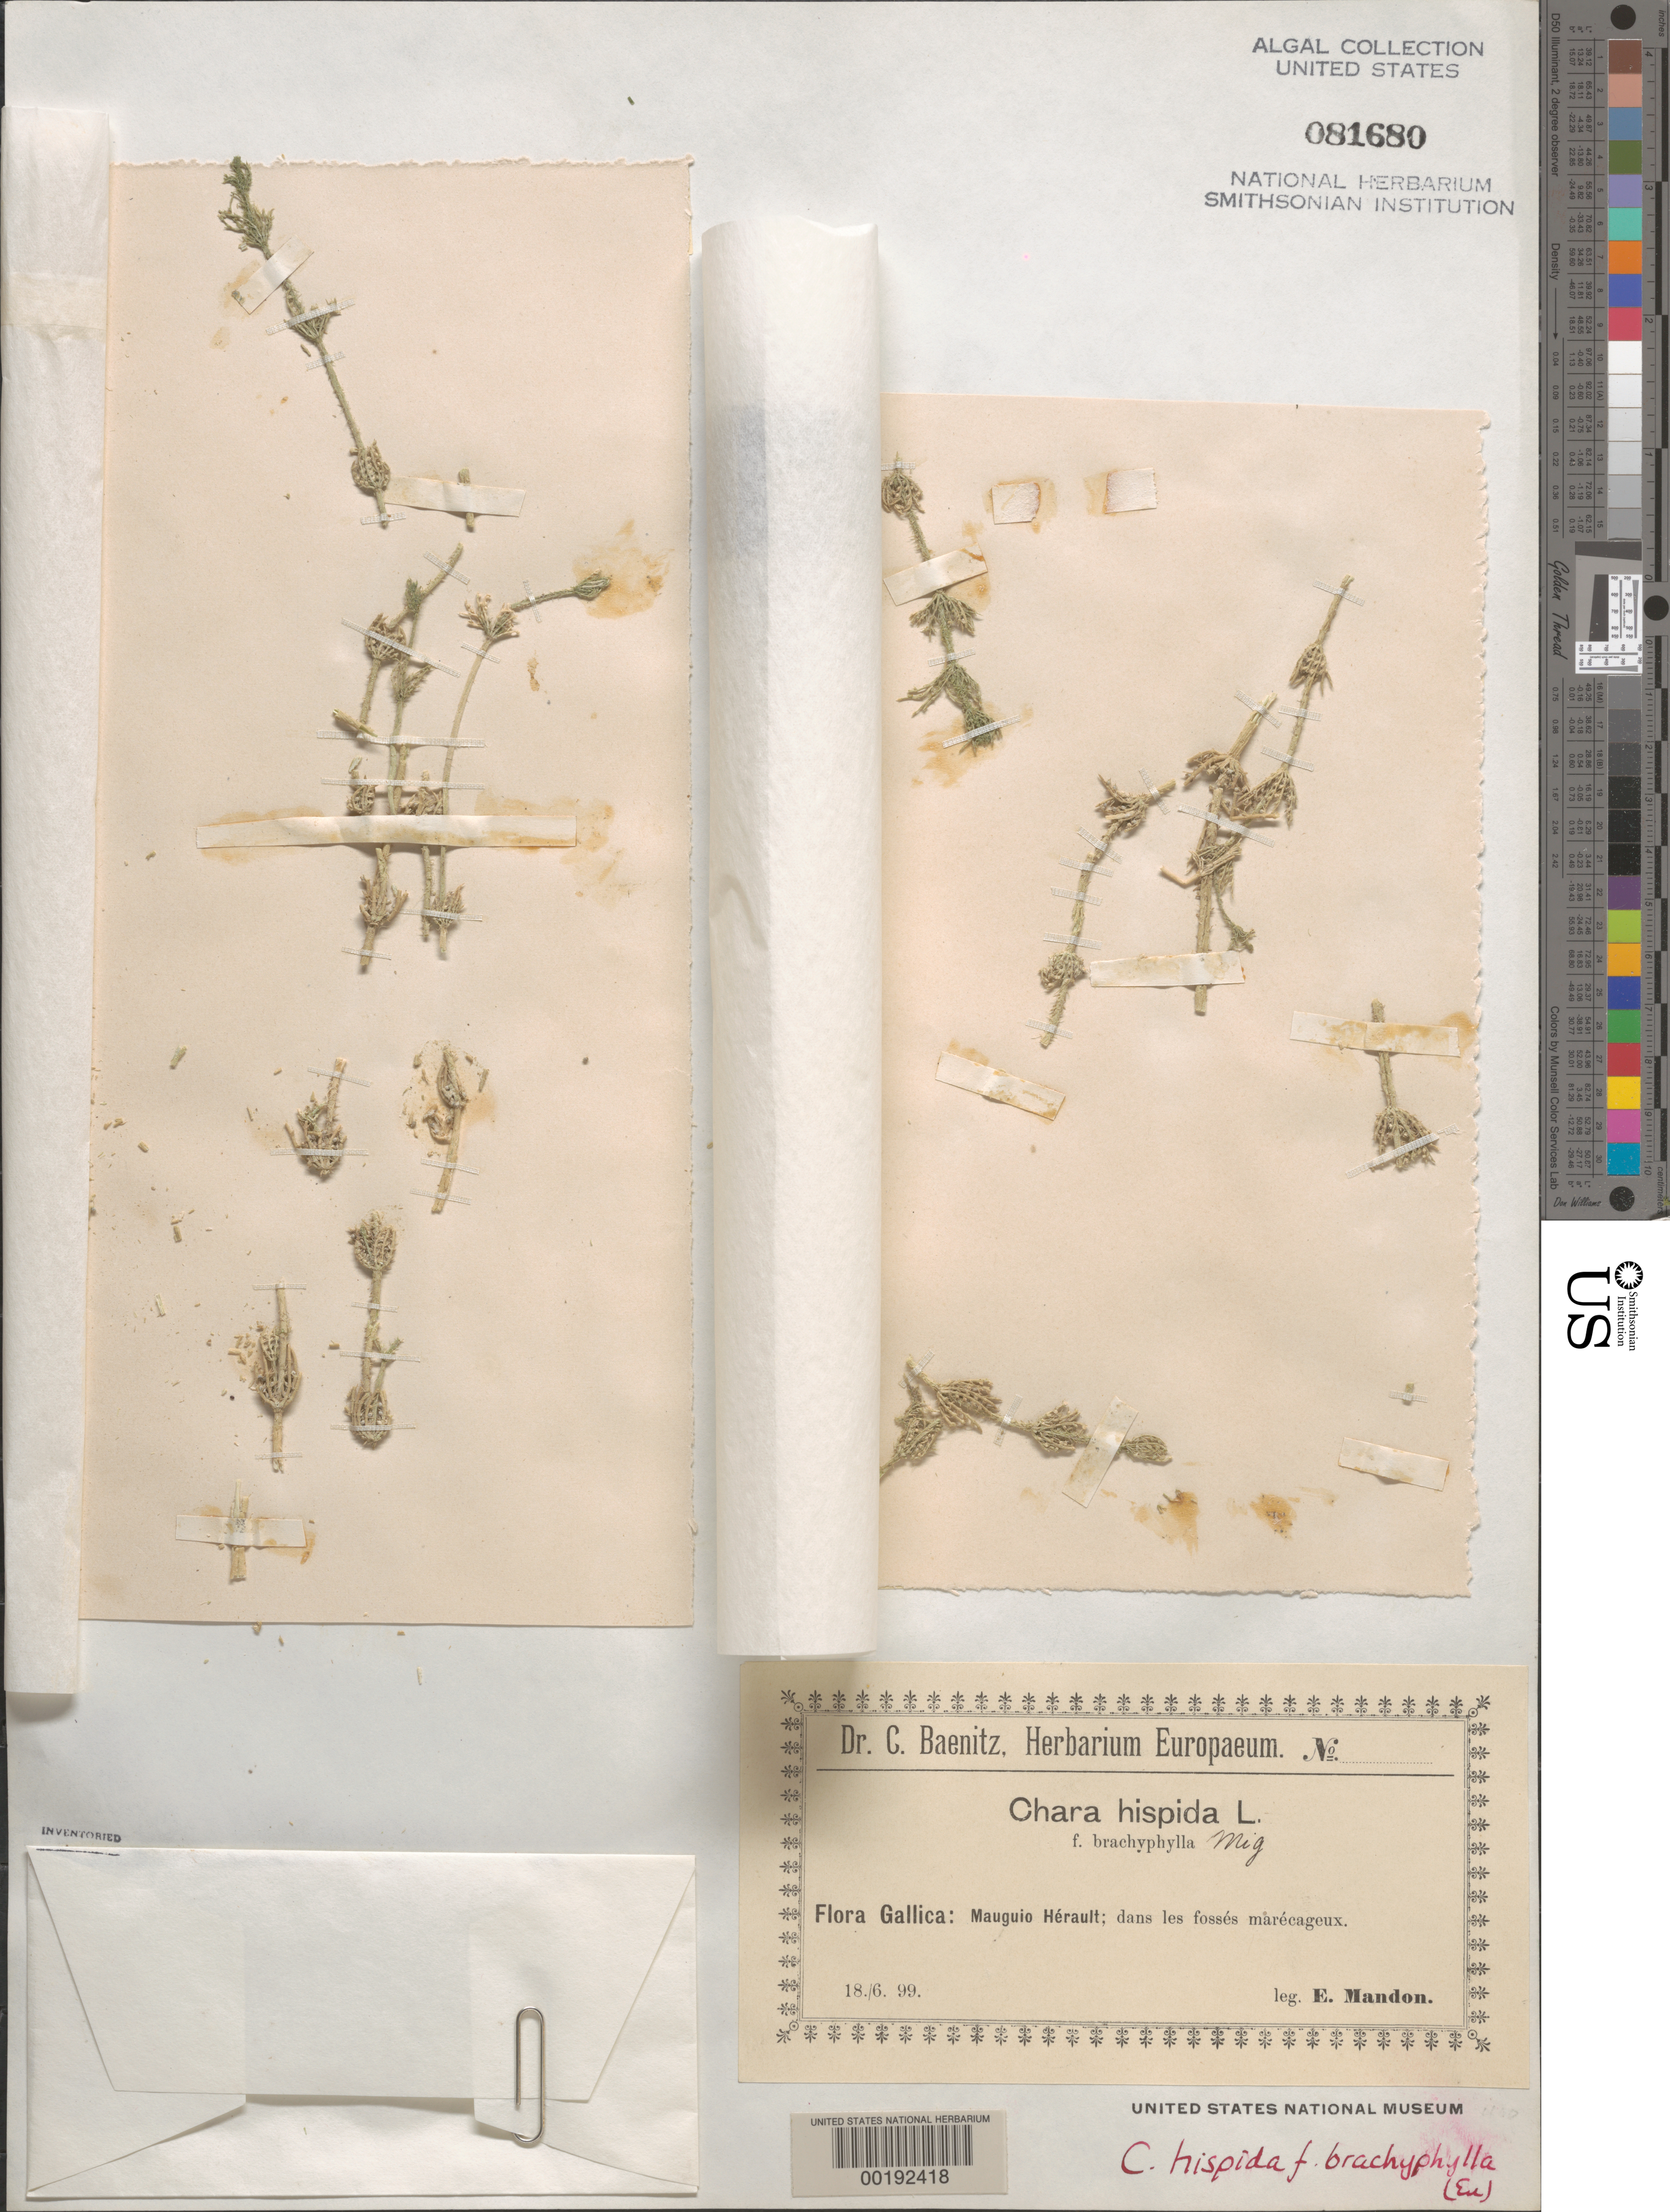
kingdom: Plantae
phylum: Charophyta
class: Charophyceae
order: Charales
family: Characeae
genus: Chara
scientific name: Chara hispida f. brachyphylla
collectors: E. Mandon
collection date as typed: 18 Jun 1899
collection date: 1899-06-18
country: France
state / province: Occitanie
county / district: Herault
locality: Mauguio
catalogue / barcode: US 81680